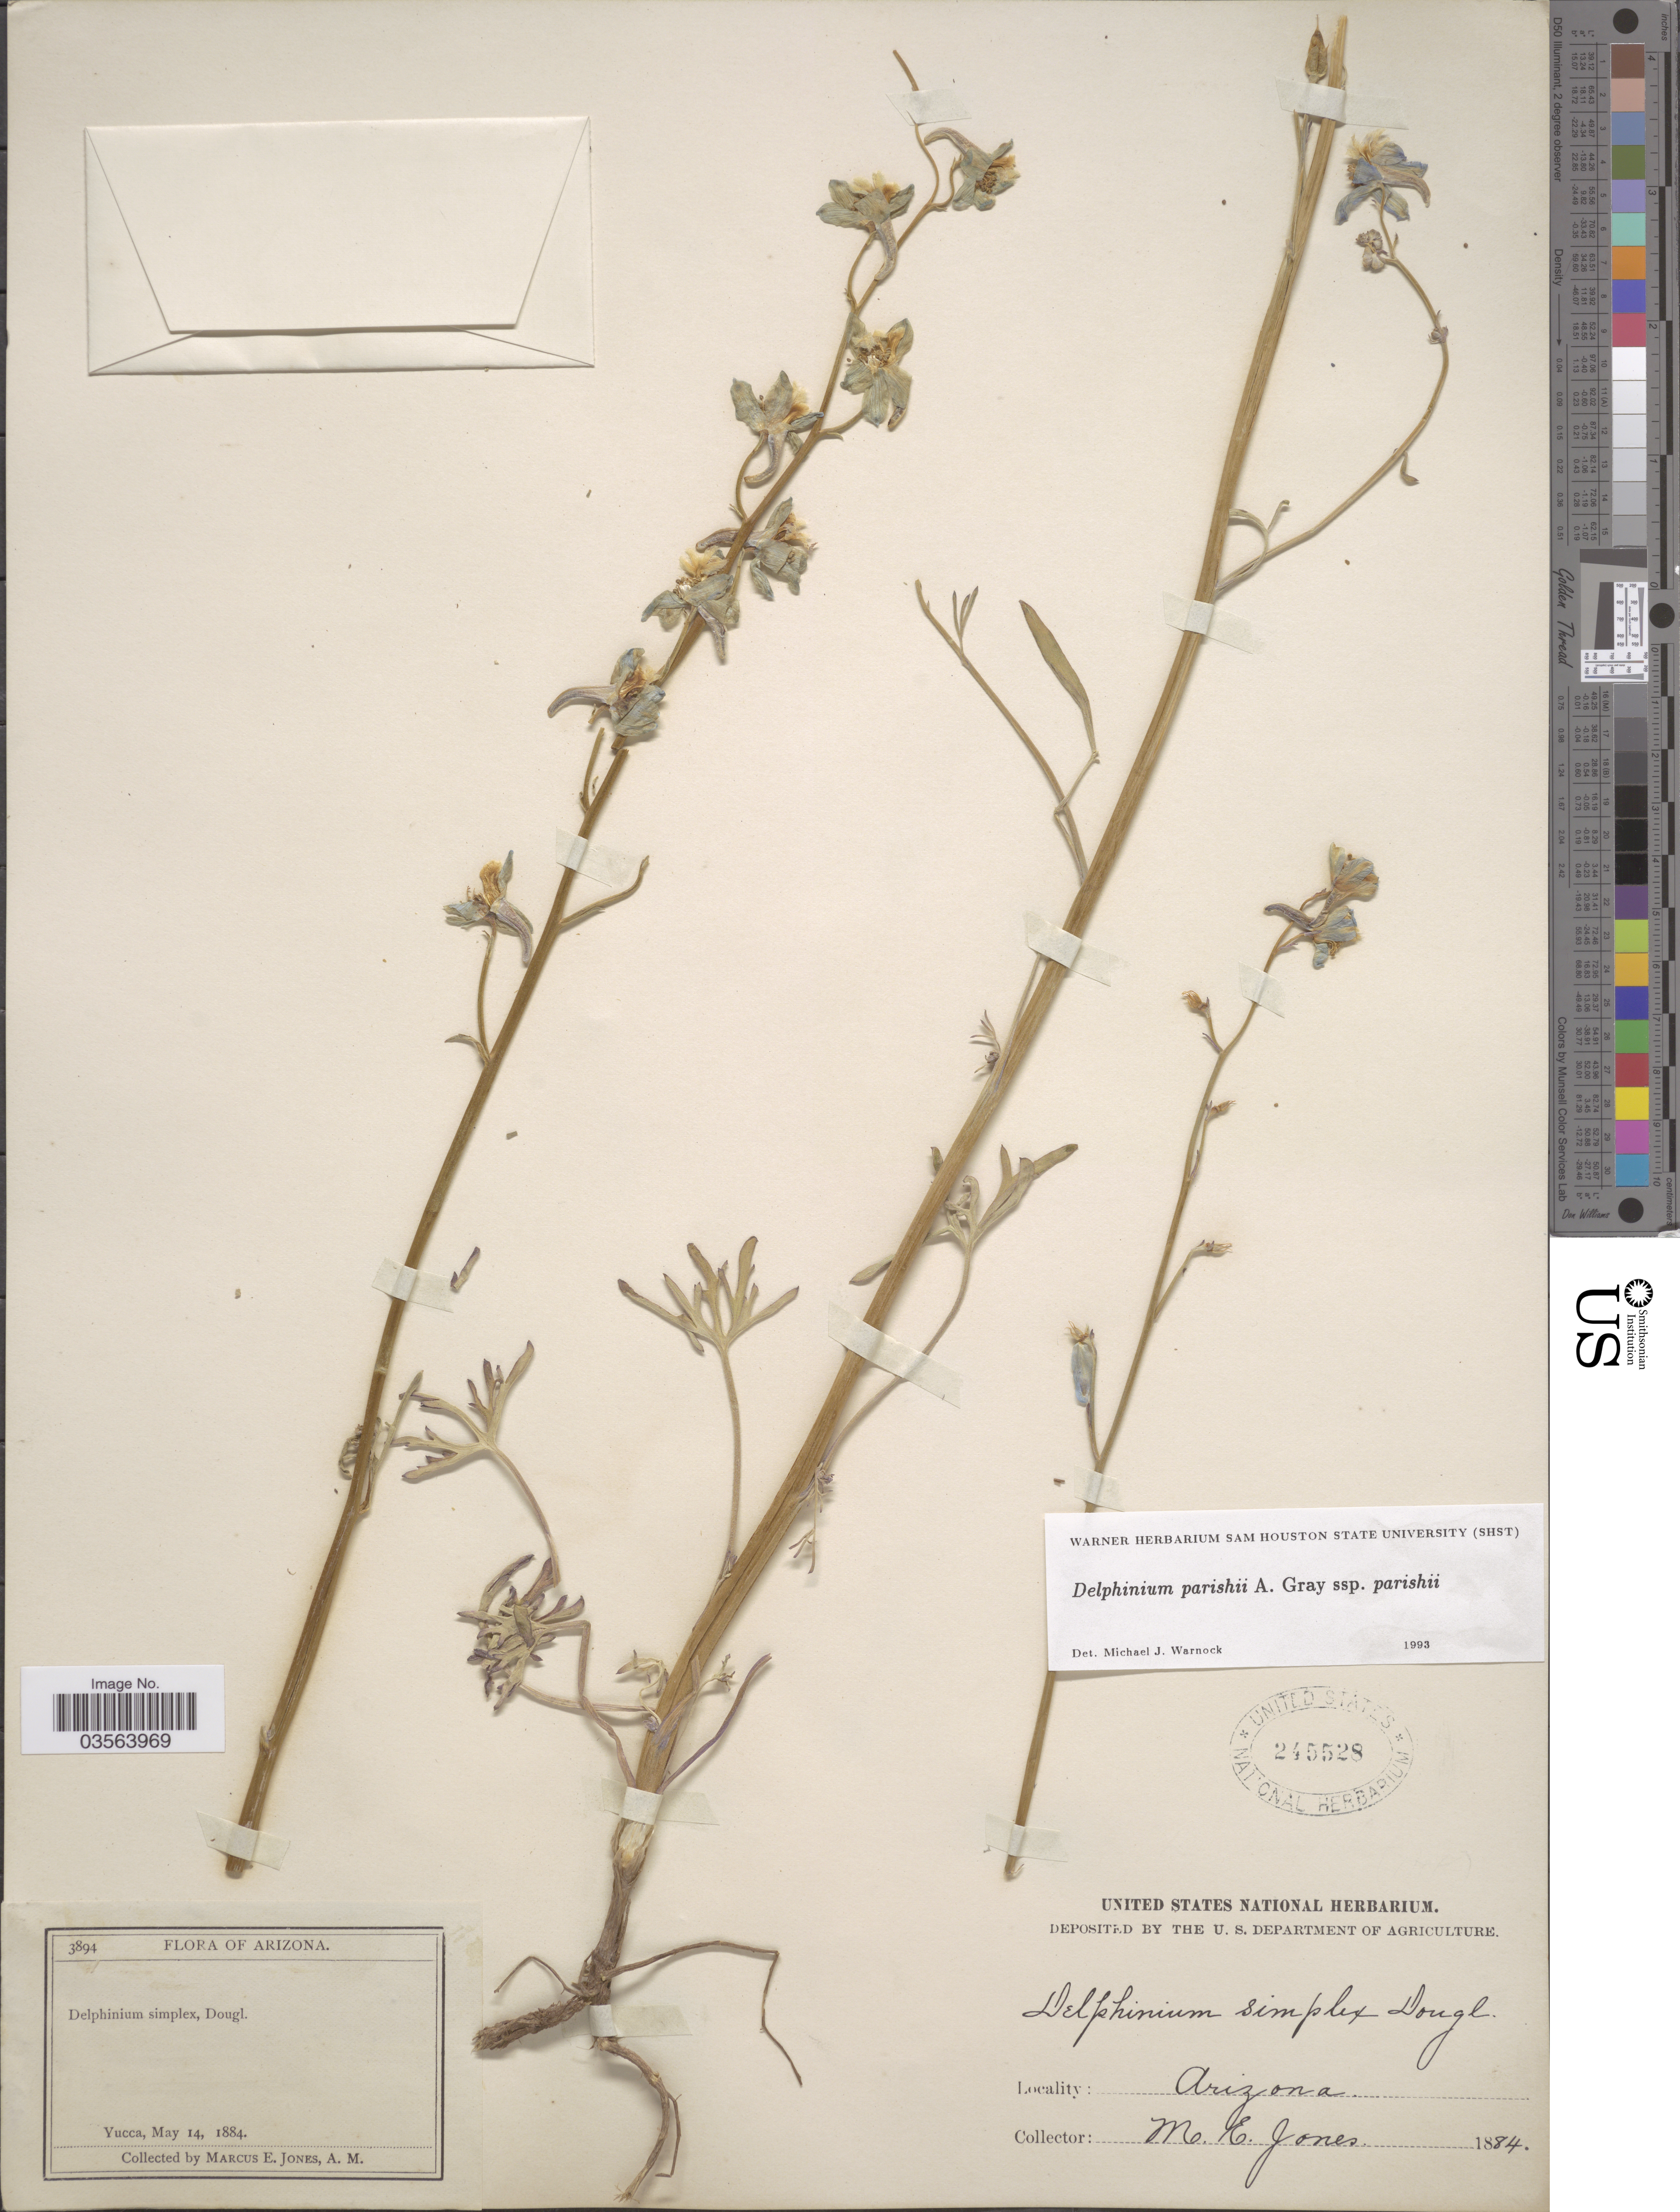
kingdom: Plantae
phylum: Tracheophyta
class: Magnoliopsida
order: Ranunculales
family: Ranunculaceae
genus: Delphinium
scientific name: Delphinium parishii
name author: A. Gray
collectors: M. E. Jones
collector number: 3894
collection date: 1884-05-14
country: United States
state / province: Arizona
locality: Yucca.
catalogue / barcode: US 245528